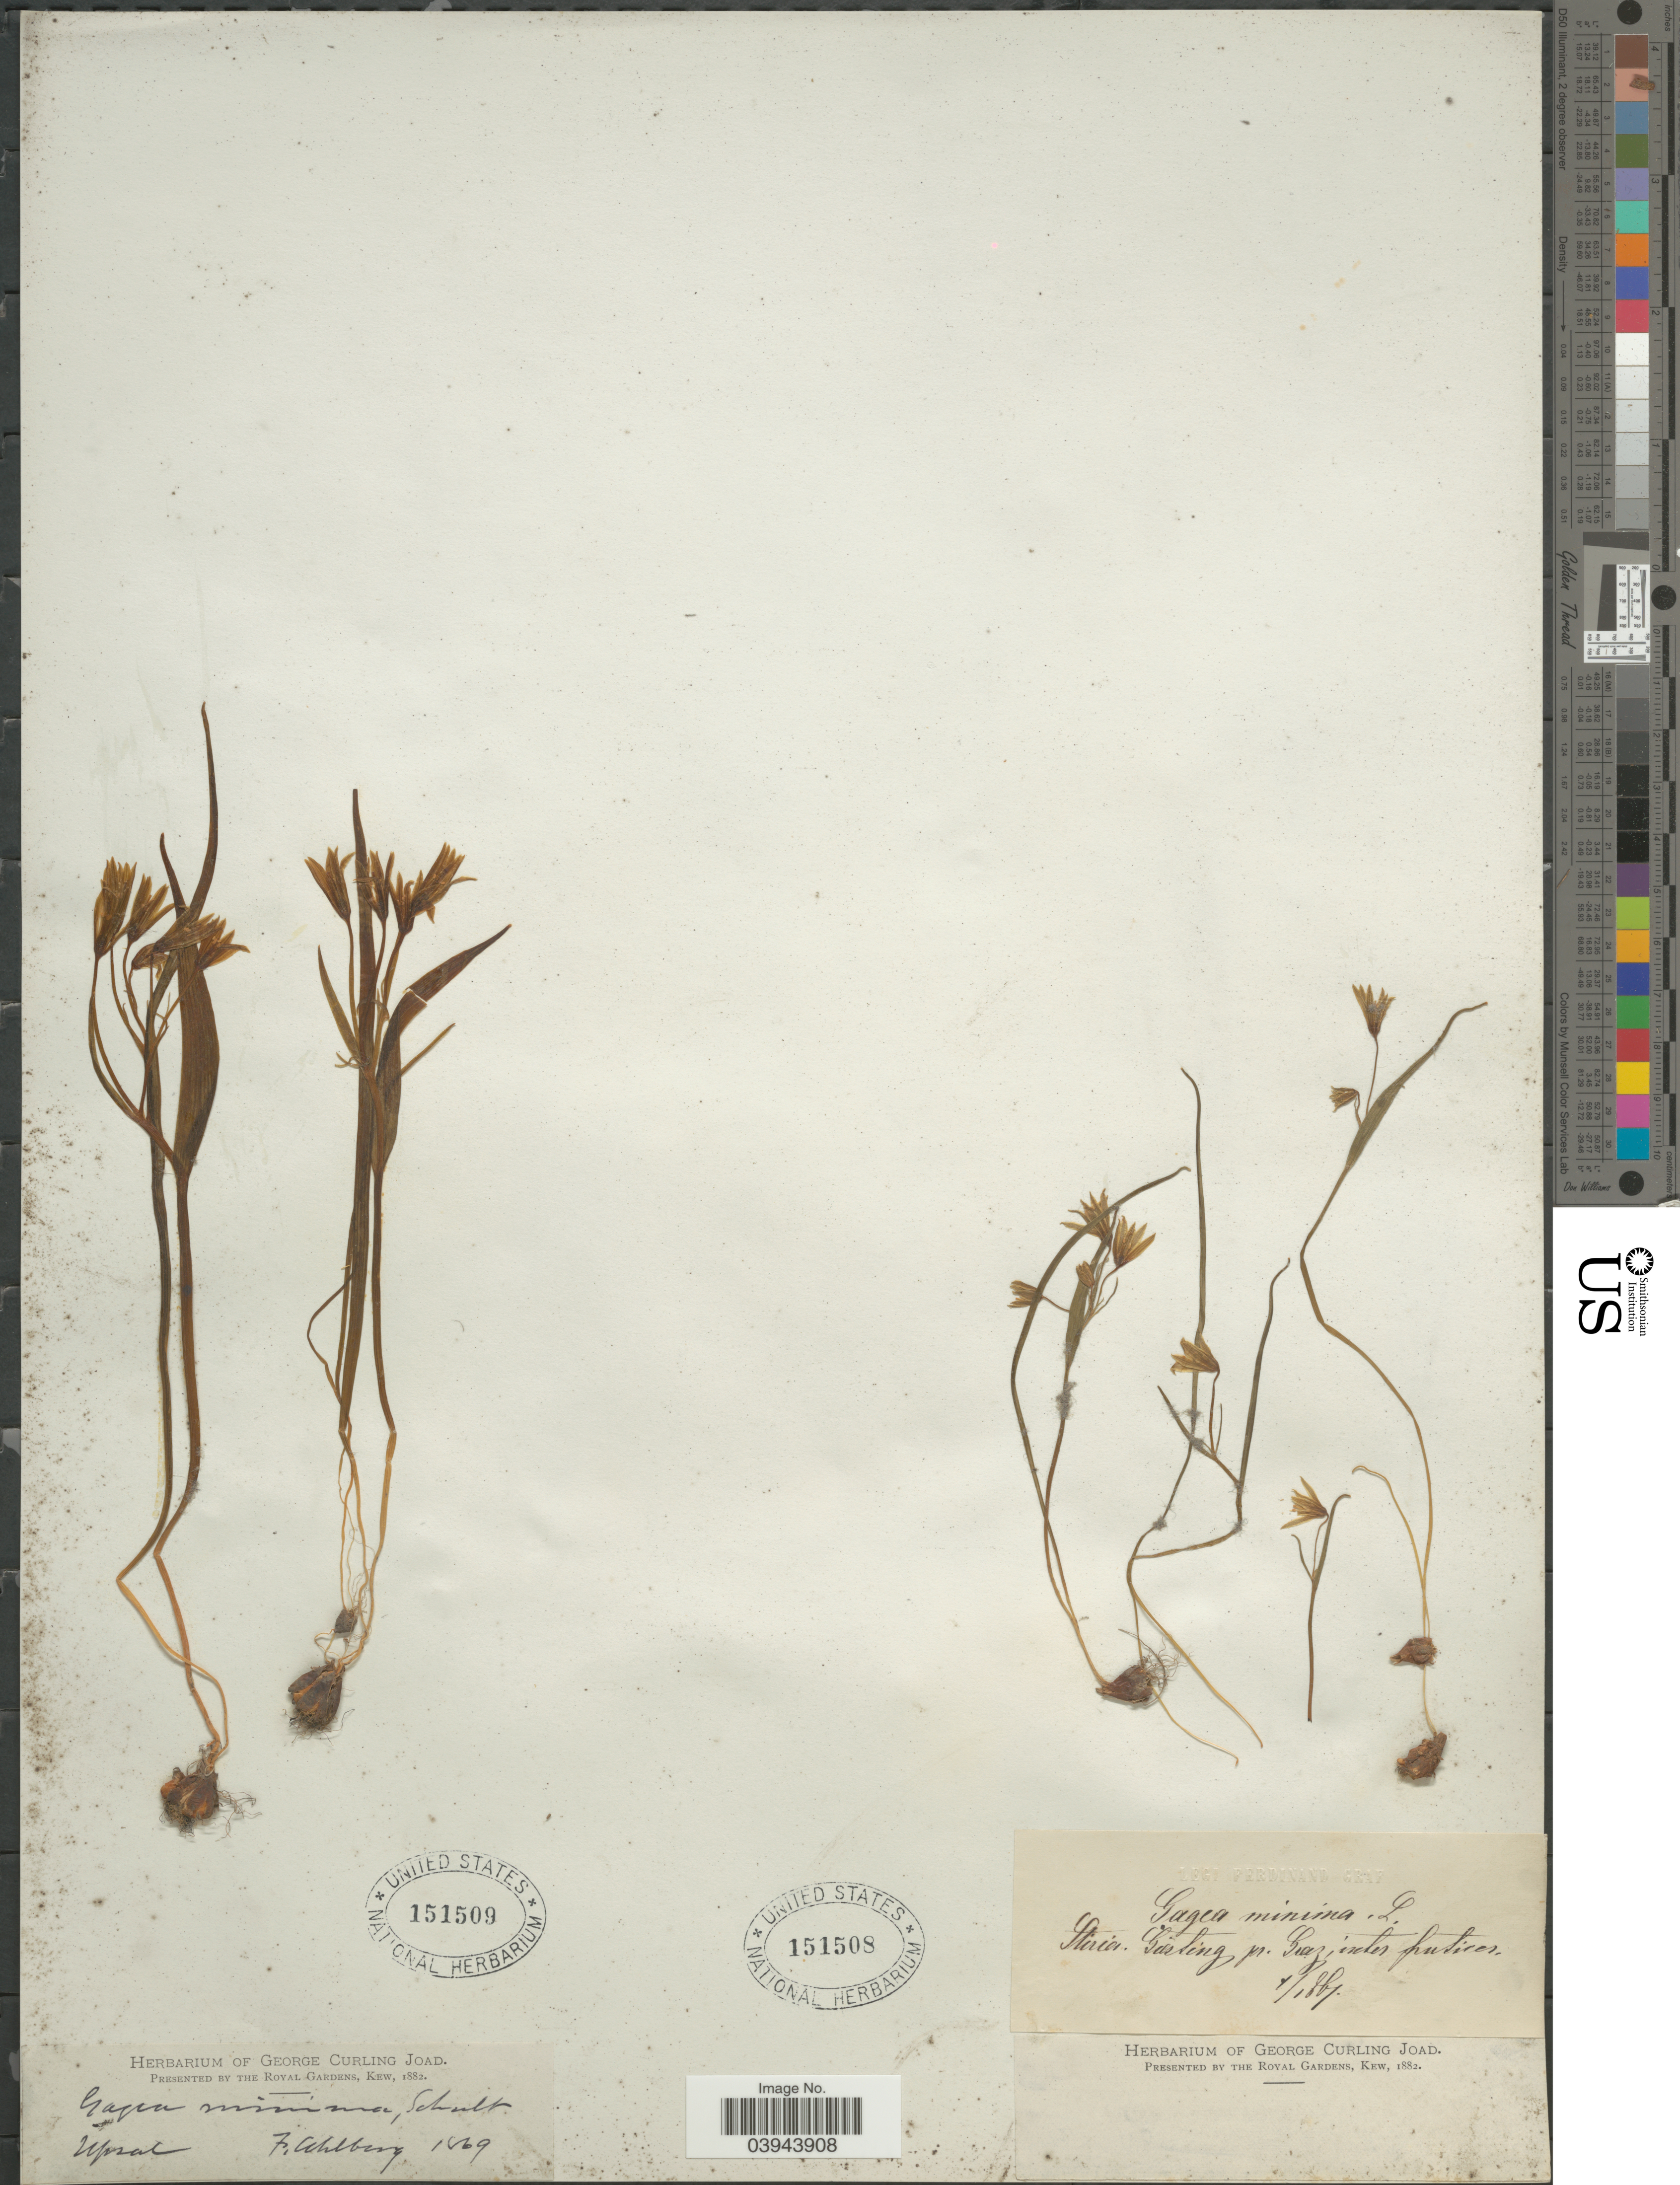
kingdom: Plantae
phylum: Tracheophyta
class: Liliopsida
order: Liliales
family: Liliaceae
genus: Gagea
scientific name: Gagea minima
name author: (L.) Ker Gawl.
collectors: F. Graf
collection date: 1887-01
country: Austria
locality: Stiria. Gostling [interpreted] pr. Graz, inter putises [interpreted].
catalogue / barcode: US 151508-2